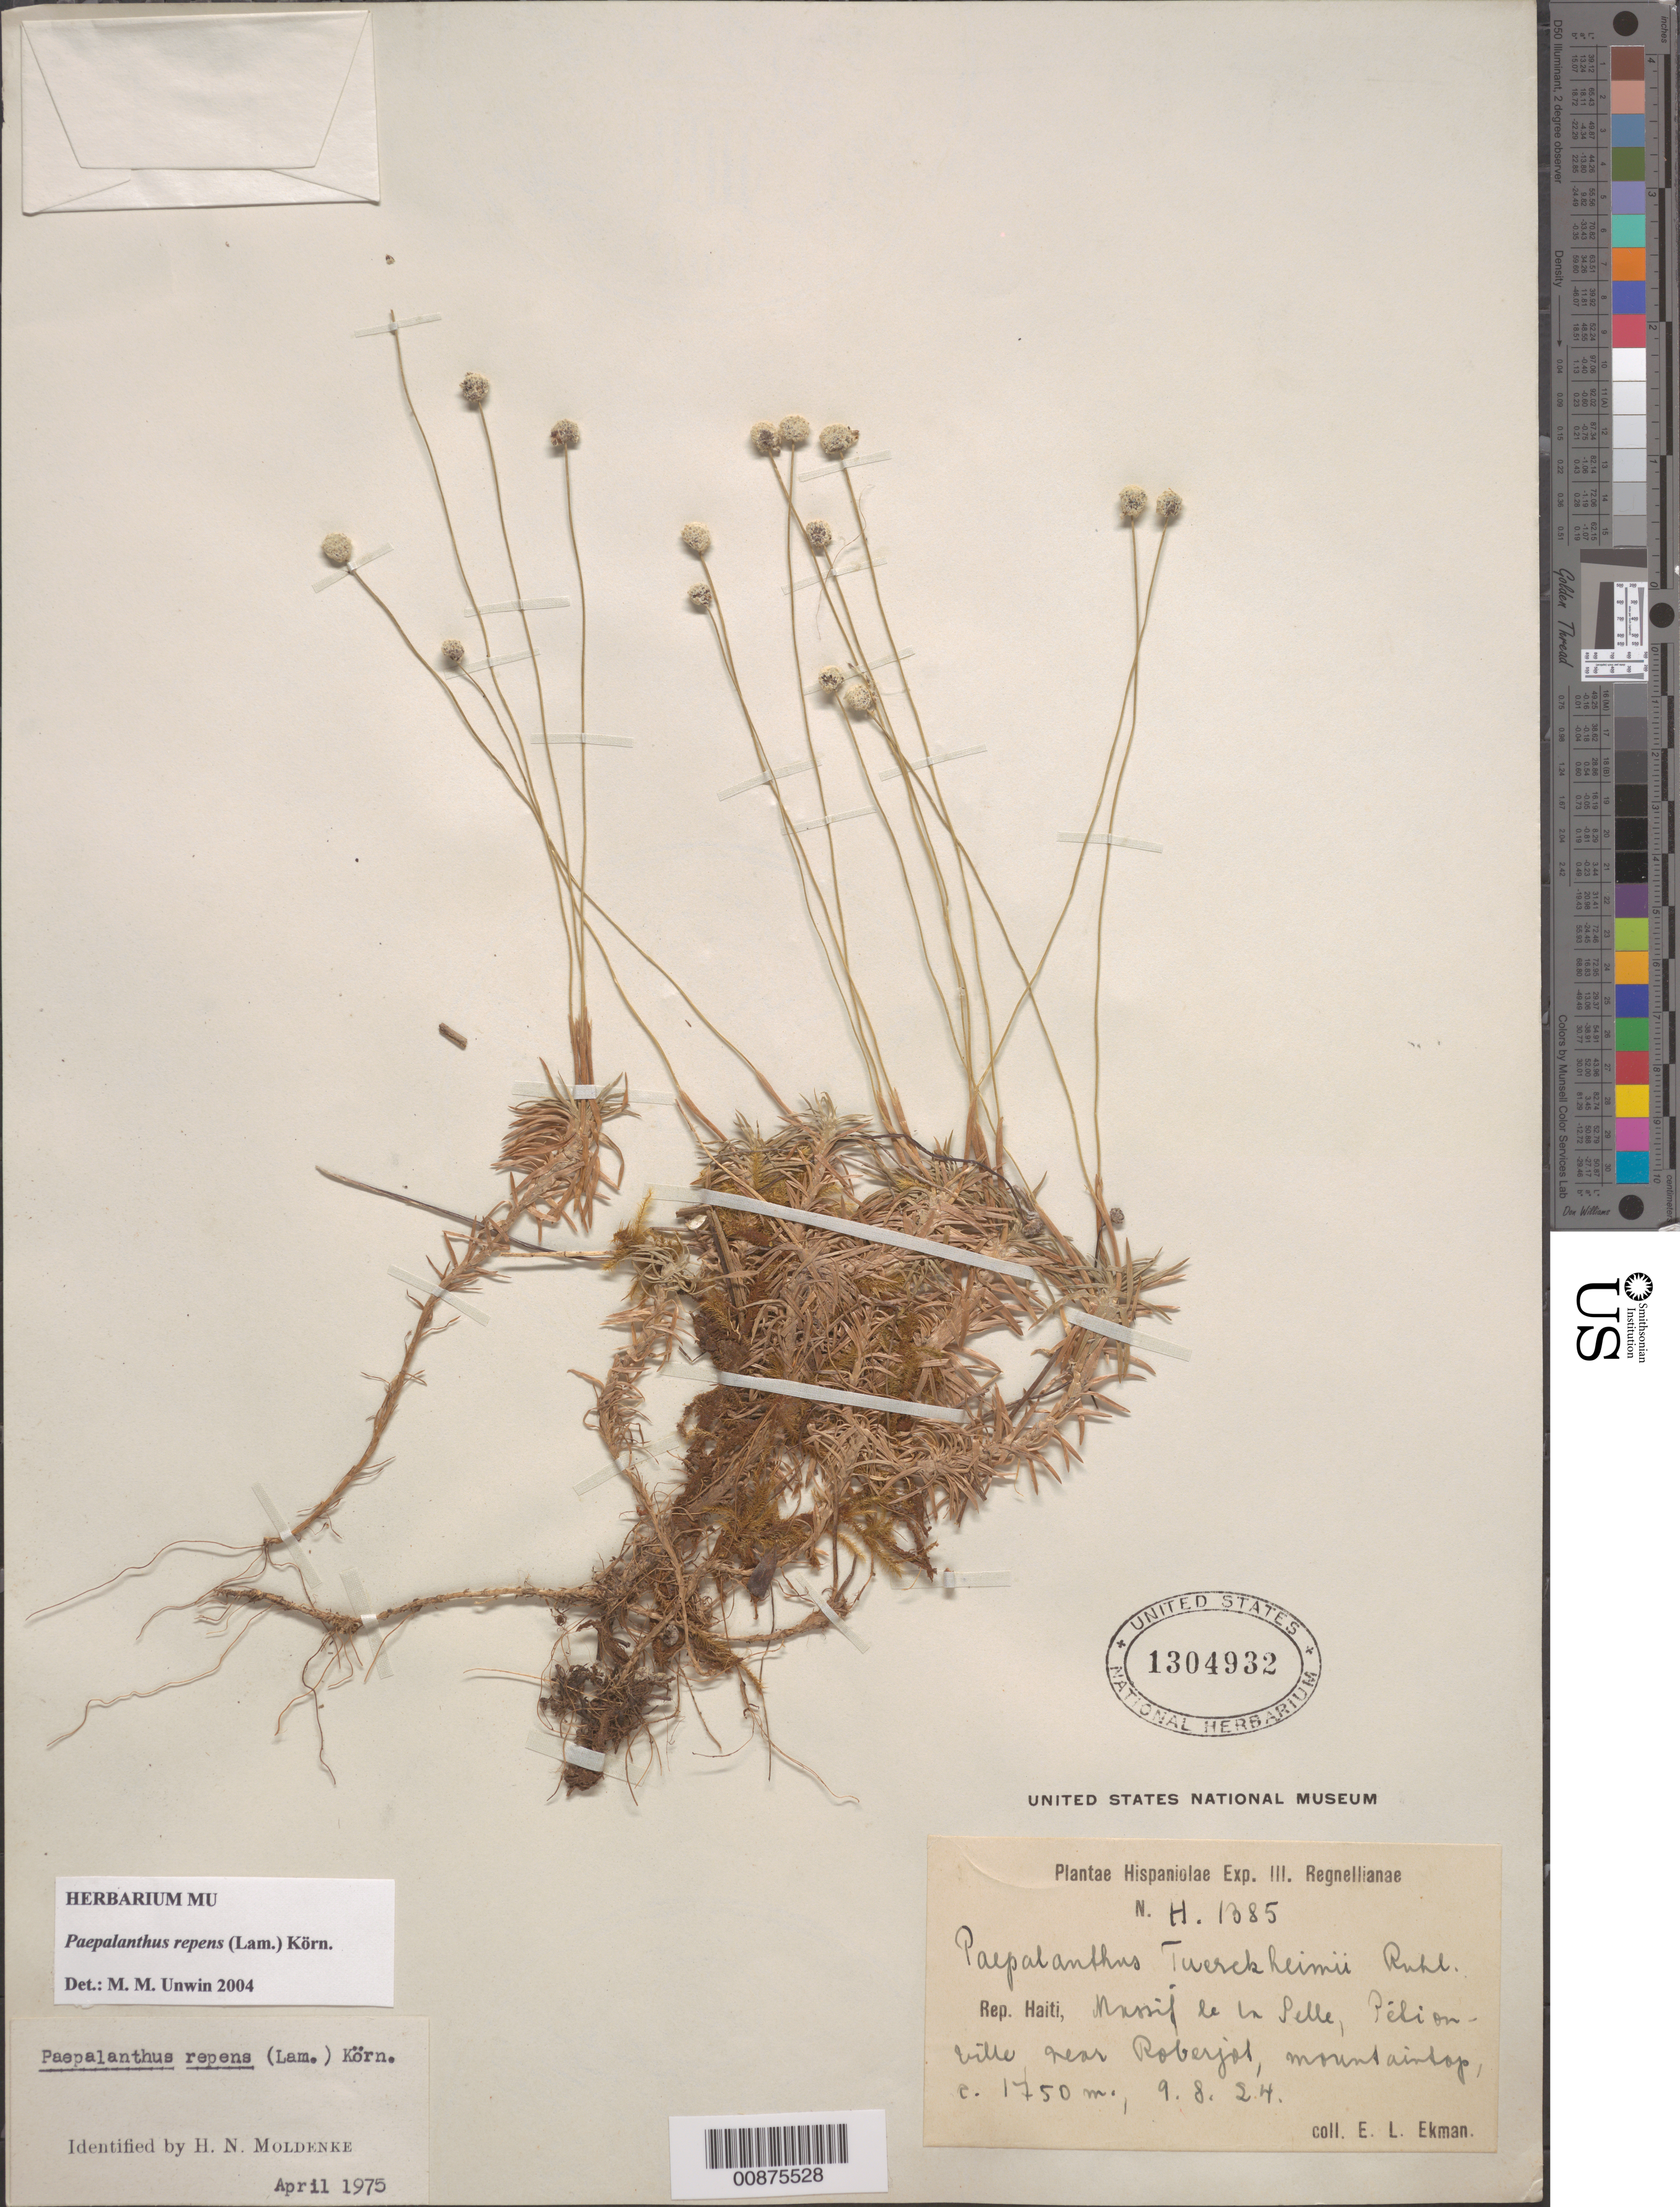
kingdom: Plantae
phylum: Tracheophyta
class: Liliopsida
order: Poales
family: Eriocaulaceae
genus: Paepalanthus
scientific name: Paepalanthus repens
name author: (Lam.) Körn.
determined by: Unwin, M. M.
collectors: E. L. Ekman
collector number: H 1385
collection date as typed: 09 Aug 1924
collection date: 1924-08-09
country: Haiti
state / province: Ouest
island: Hispaniola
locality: Massif de la Selle, Pétionville, near Roberjot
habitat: Mountain top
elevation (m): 1750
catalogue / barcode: US 1304932